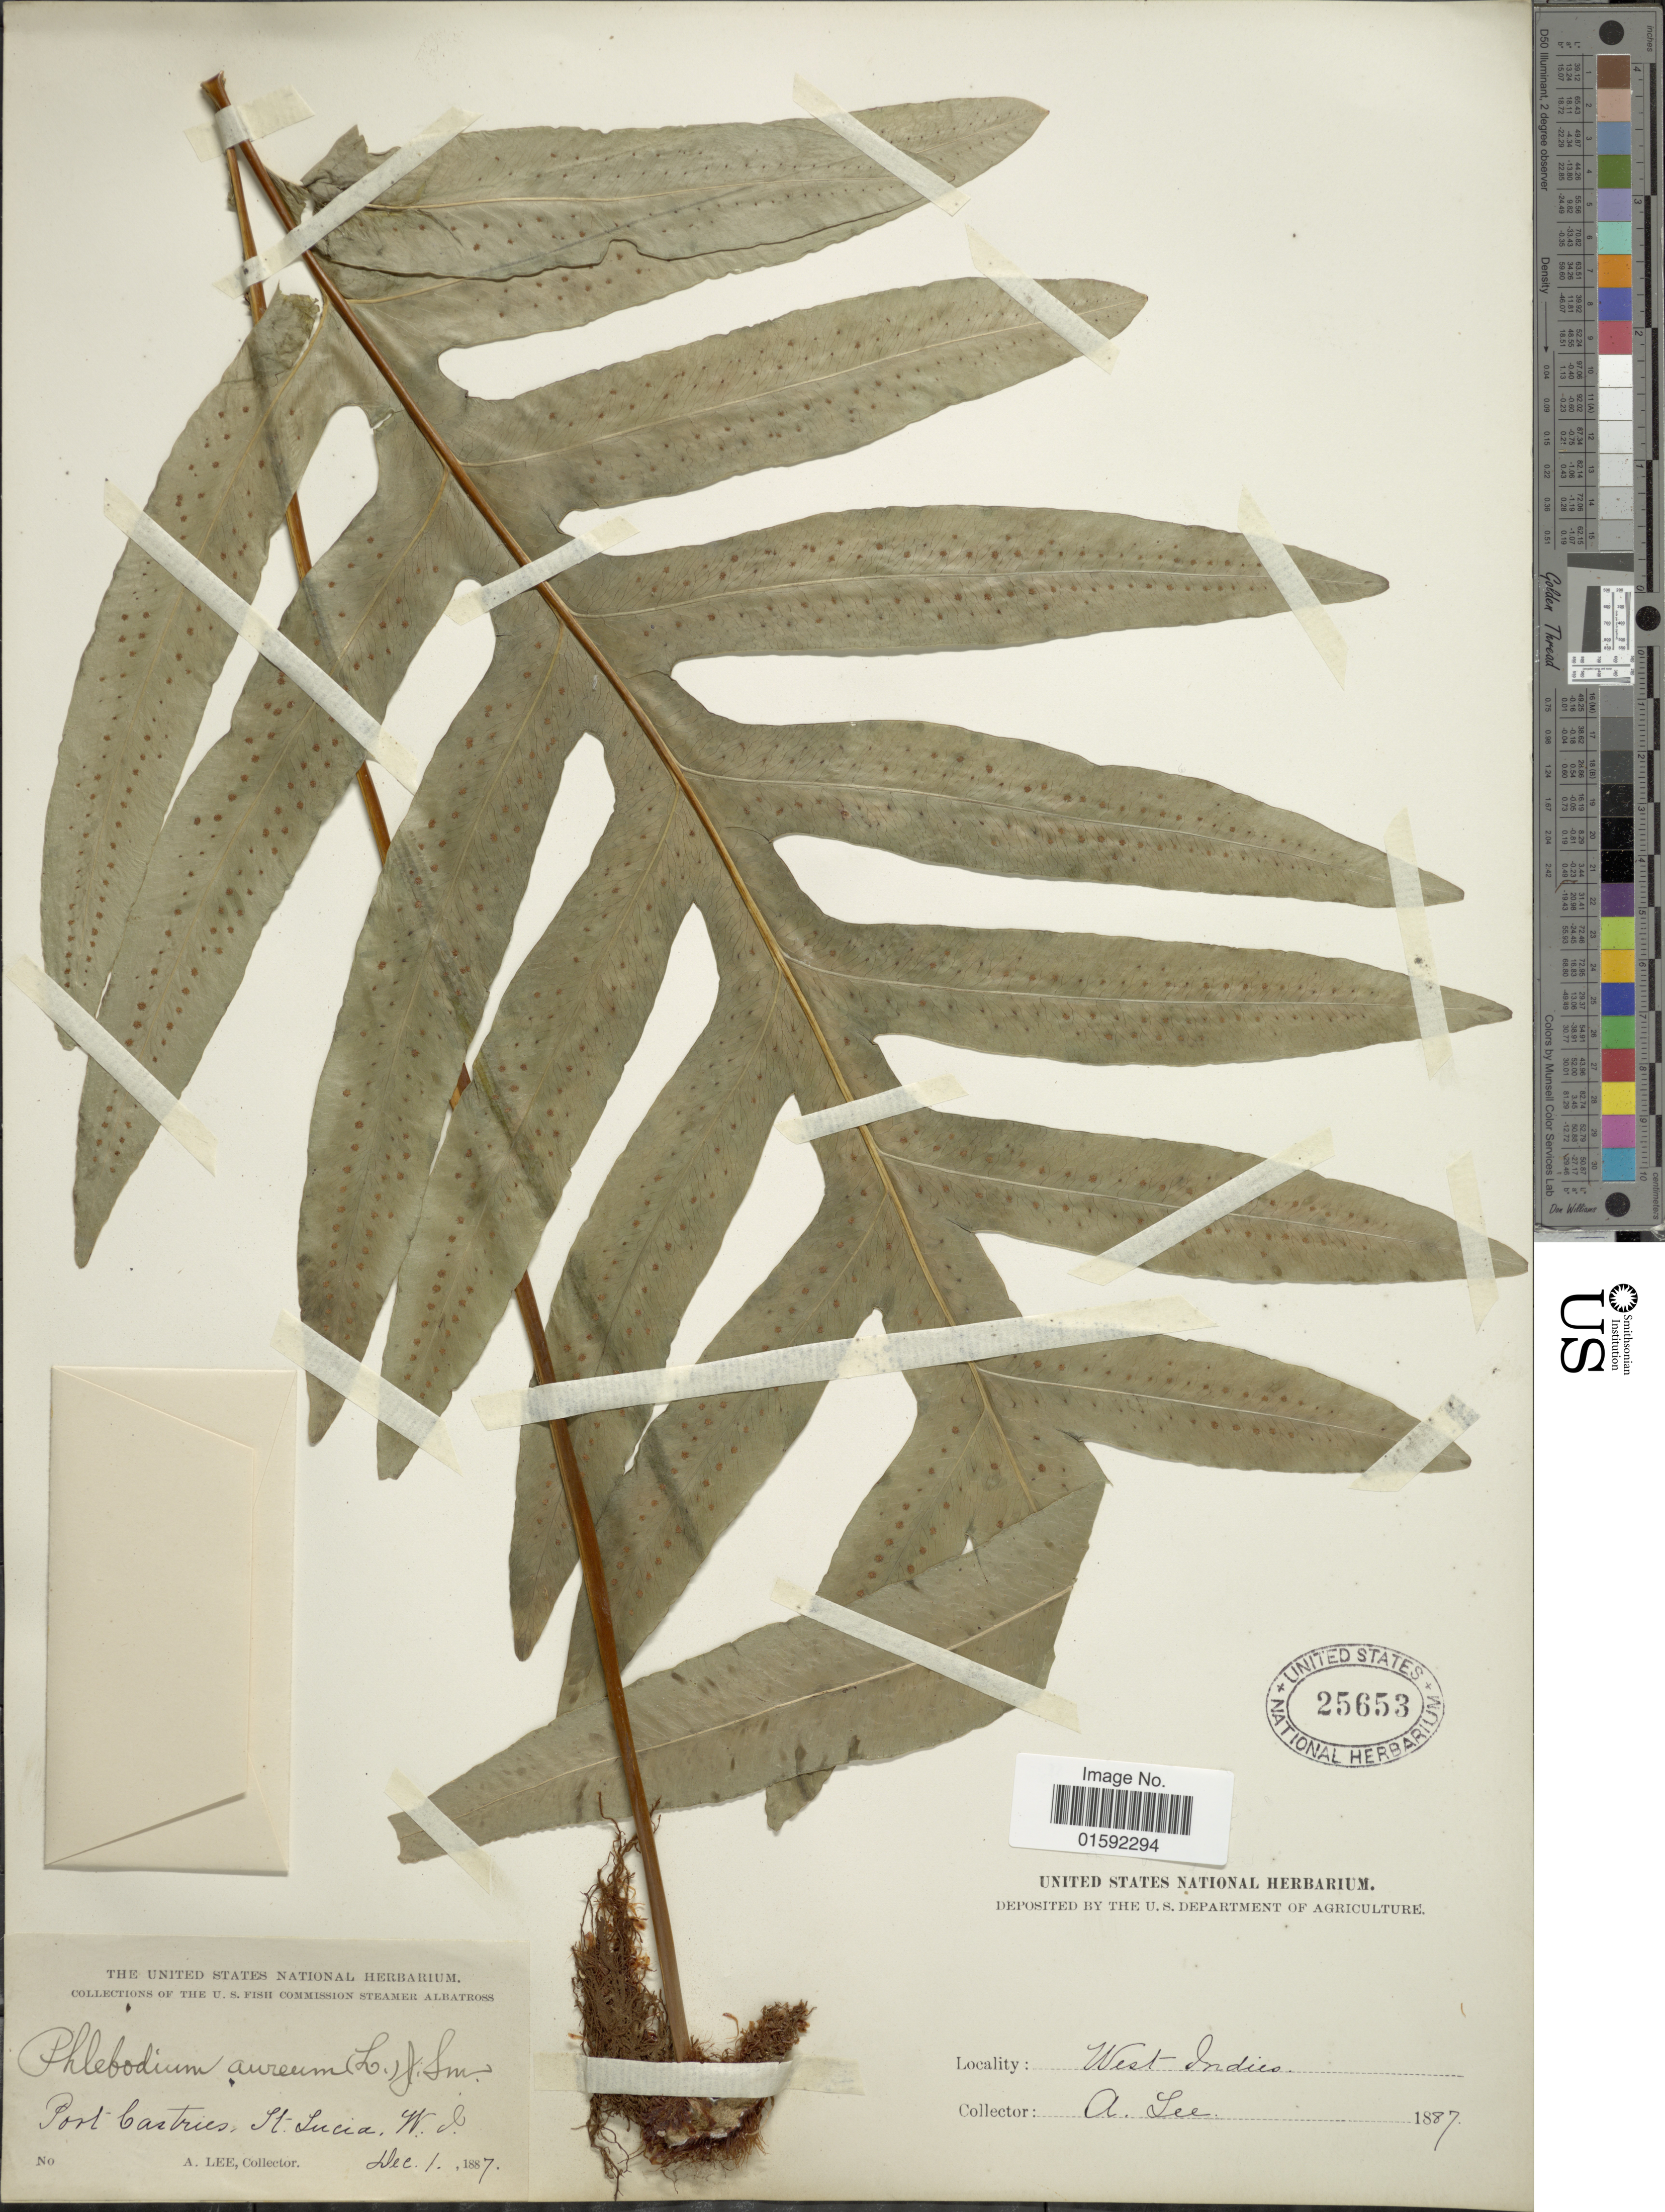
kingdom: Plantae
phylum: Tracheophyta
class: Polypodiopsida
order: Polypodiales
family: Polypodiaceae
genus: Phlebodium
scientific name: Phlebodium aureum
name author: (L.) J. Sm.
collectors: A. Lee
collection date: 1887-12-01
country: St. Lucia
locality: West Indies, Port bastries, St. Lucia, W. I.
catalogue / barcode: US 25653